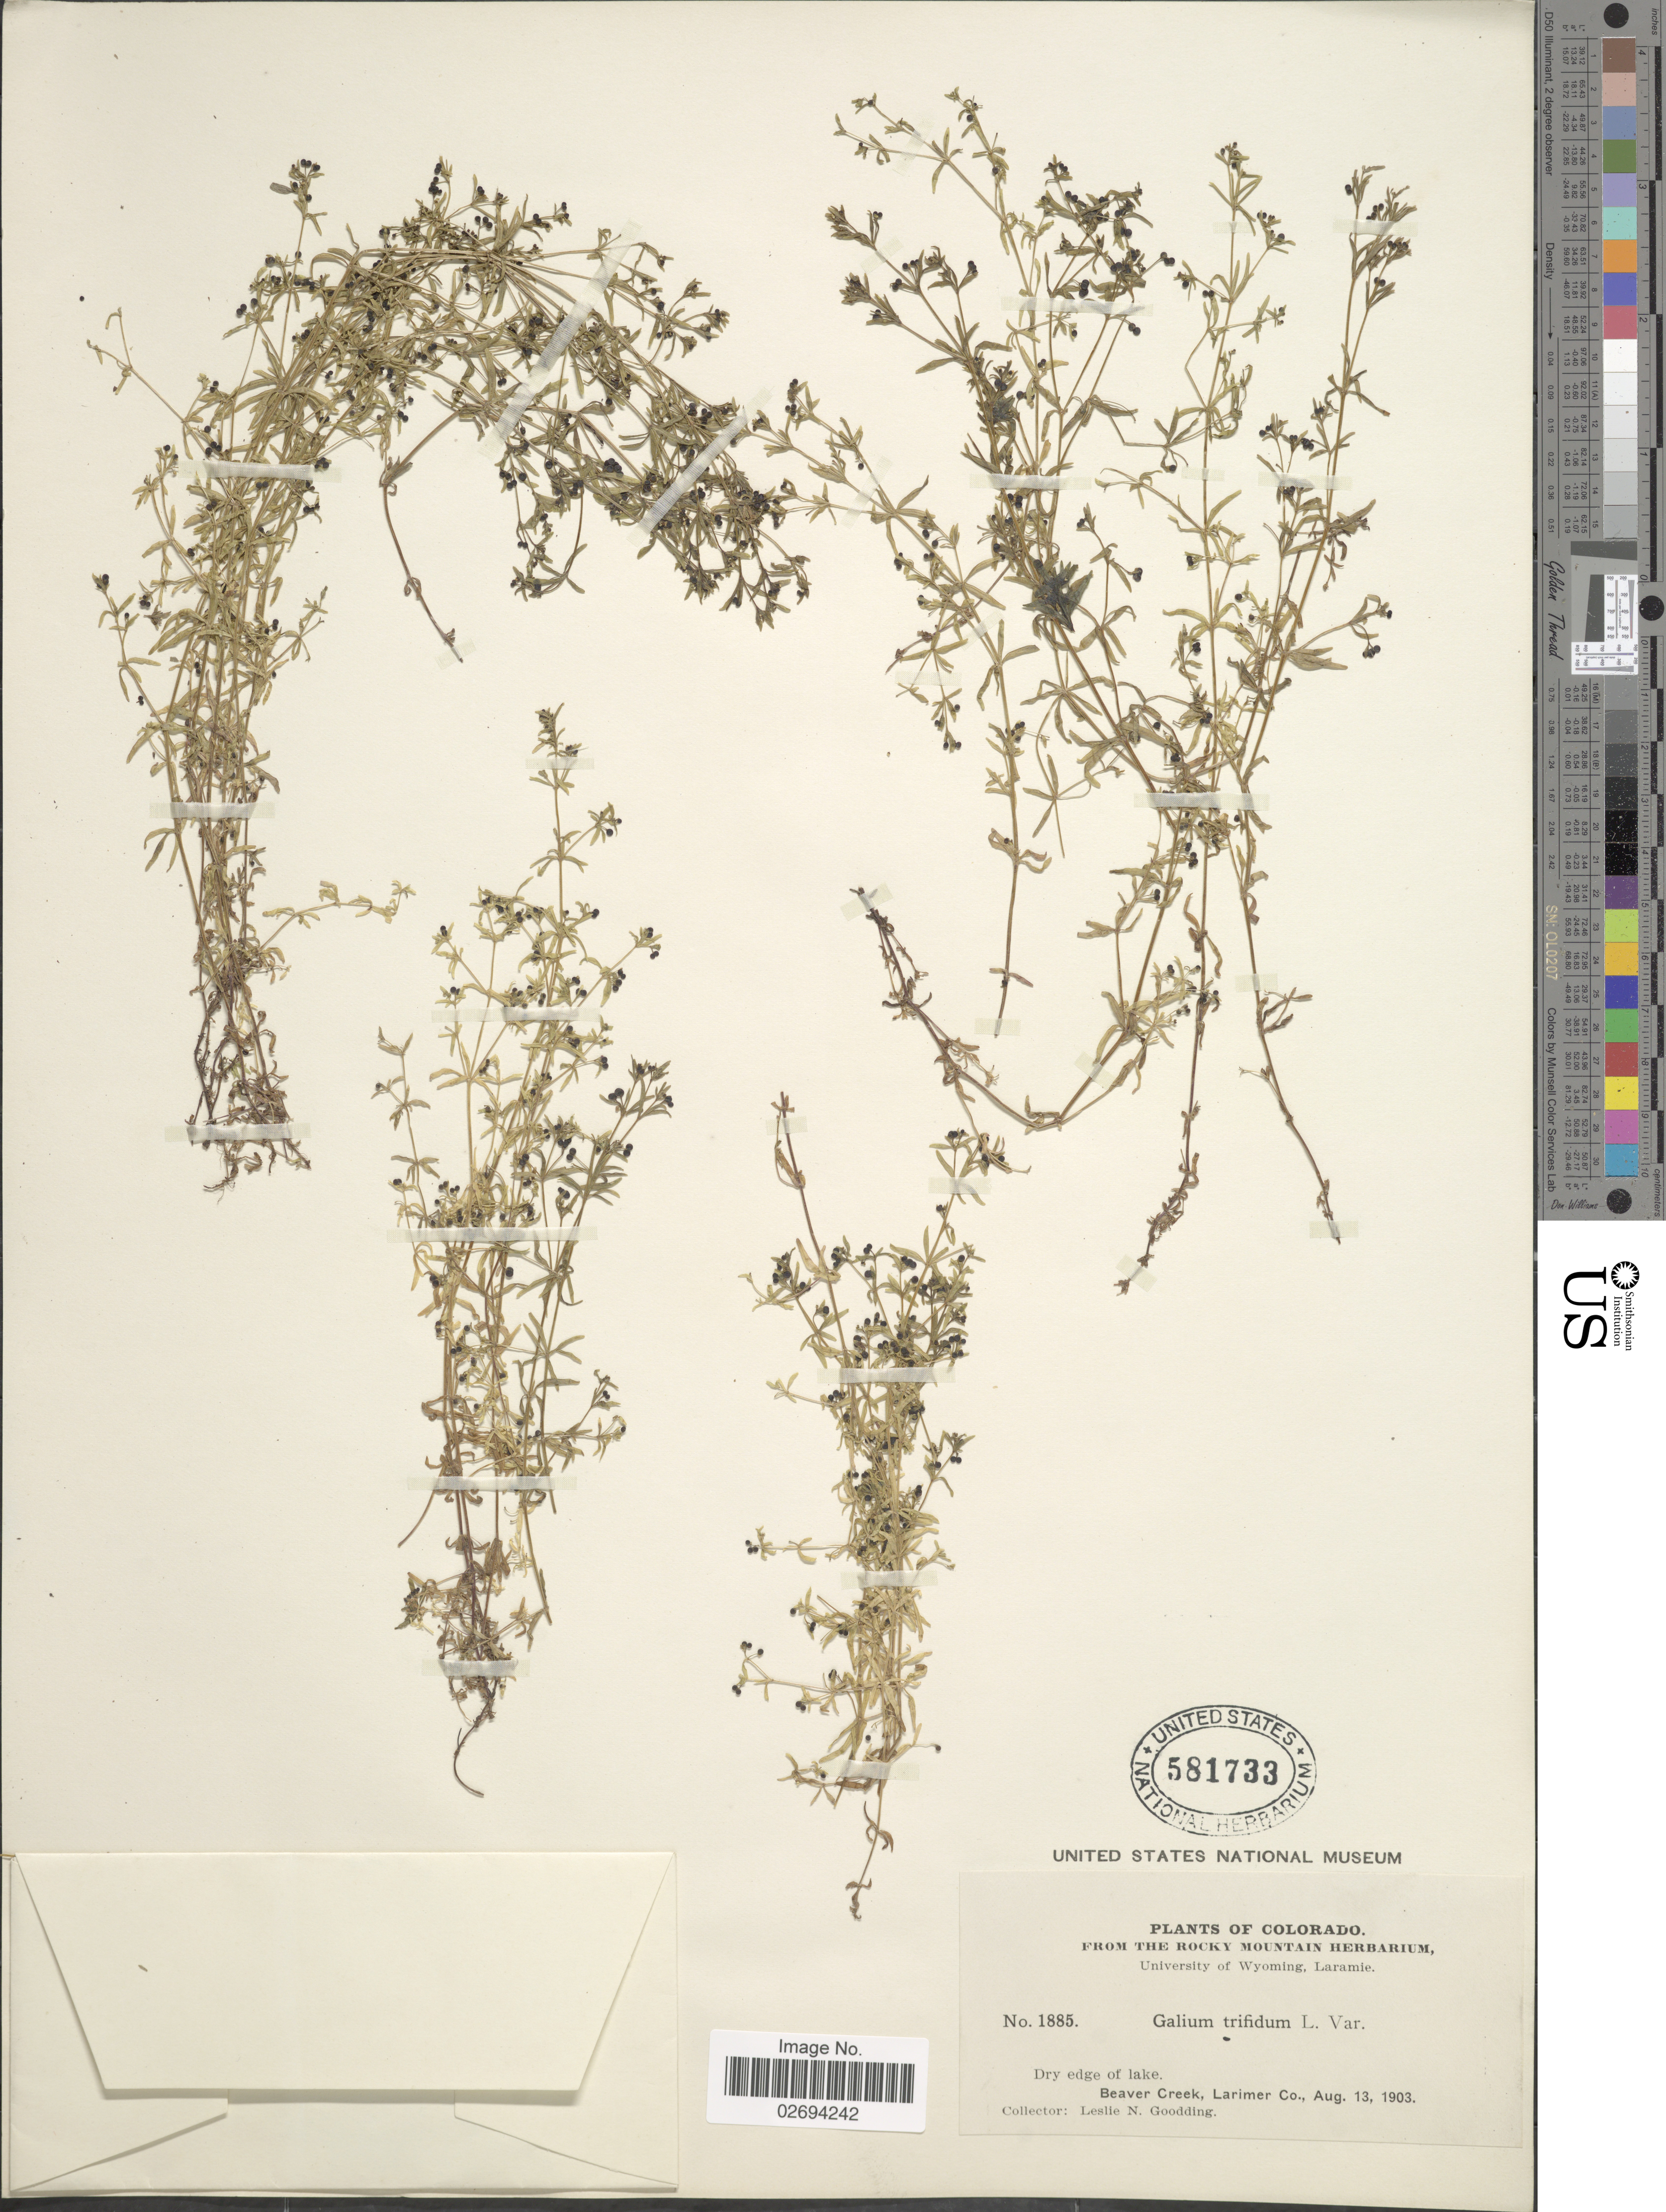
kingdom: Plantae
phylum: Tracheophyta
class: Magnoliopsida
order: Gentianales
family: Rubiaceae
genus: Galium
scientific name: Galium trifidum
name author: L.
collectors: L. N. Goodding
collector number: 1885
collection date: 1903-08-13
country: United States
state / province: Colorado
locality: Dry edge of lake.Beaver Creek, Larimer Co.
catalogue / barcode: US 581733